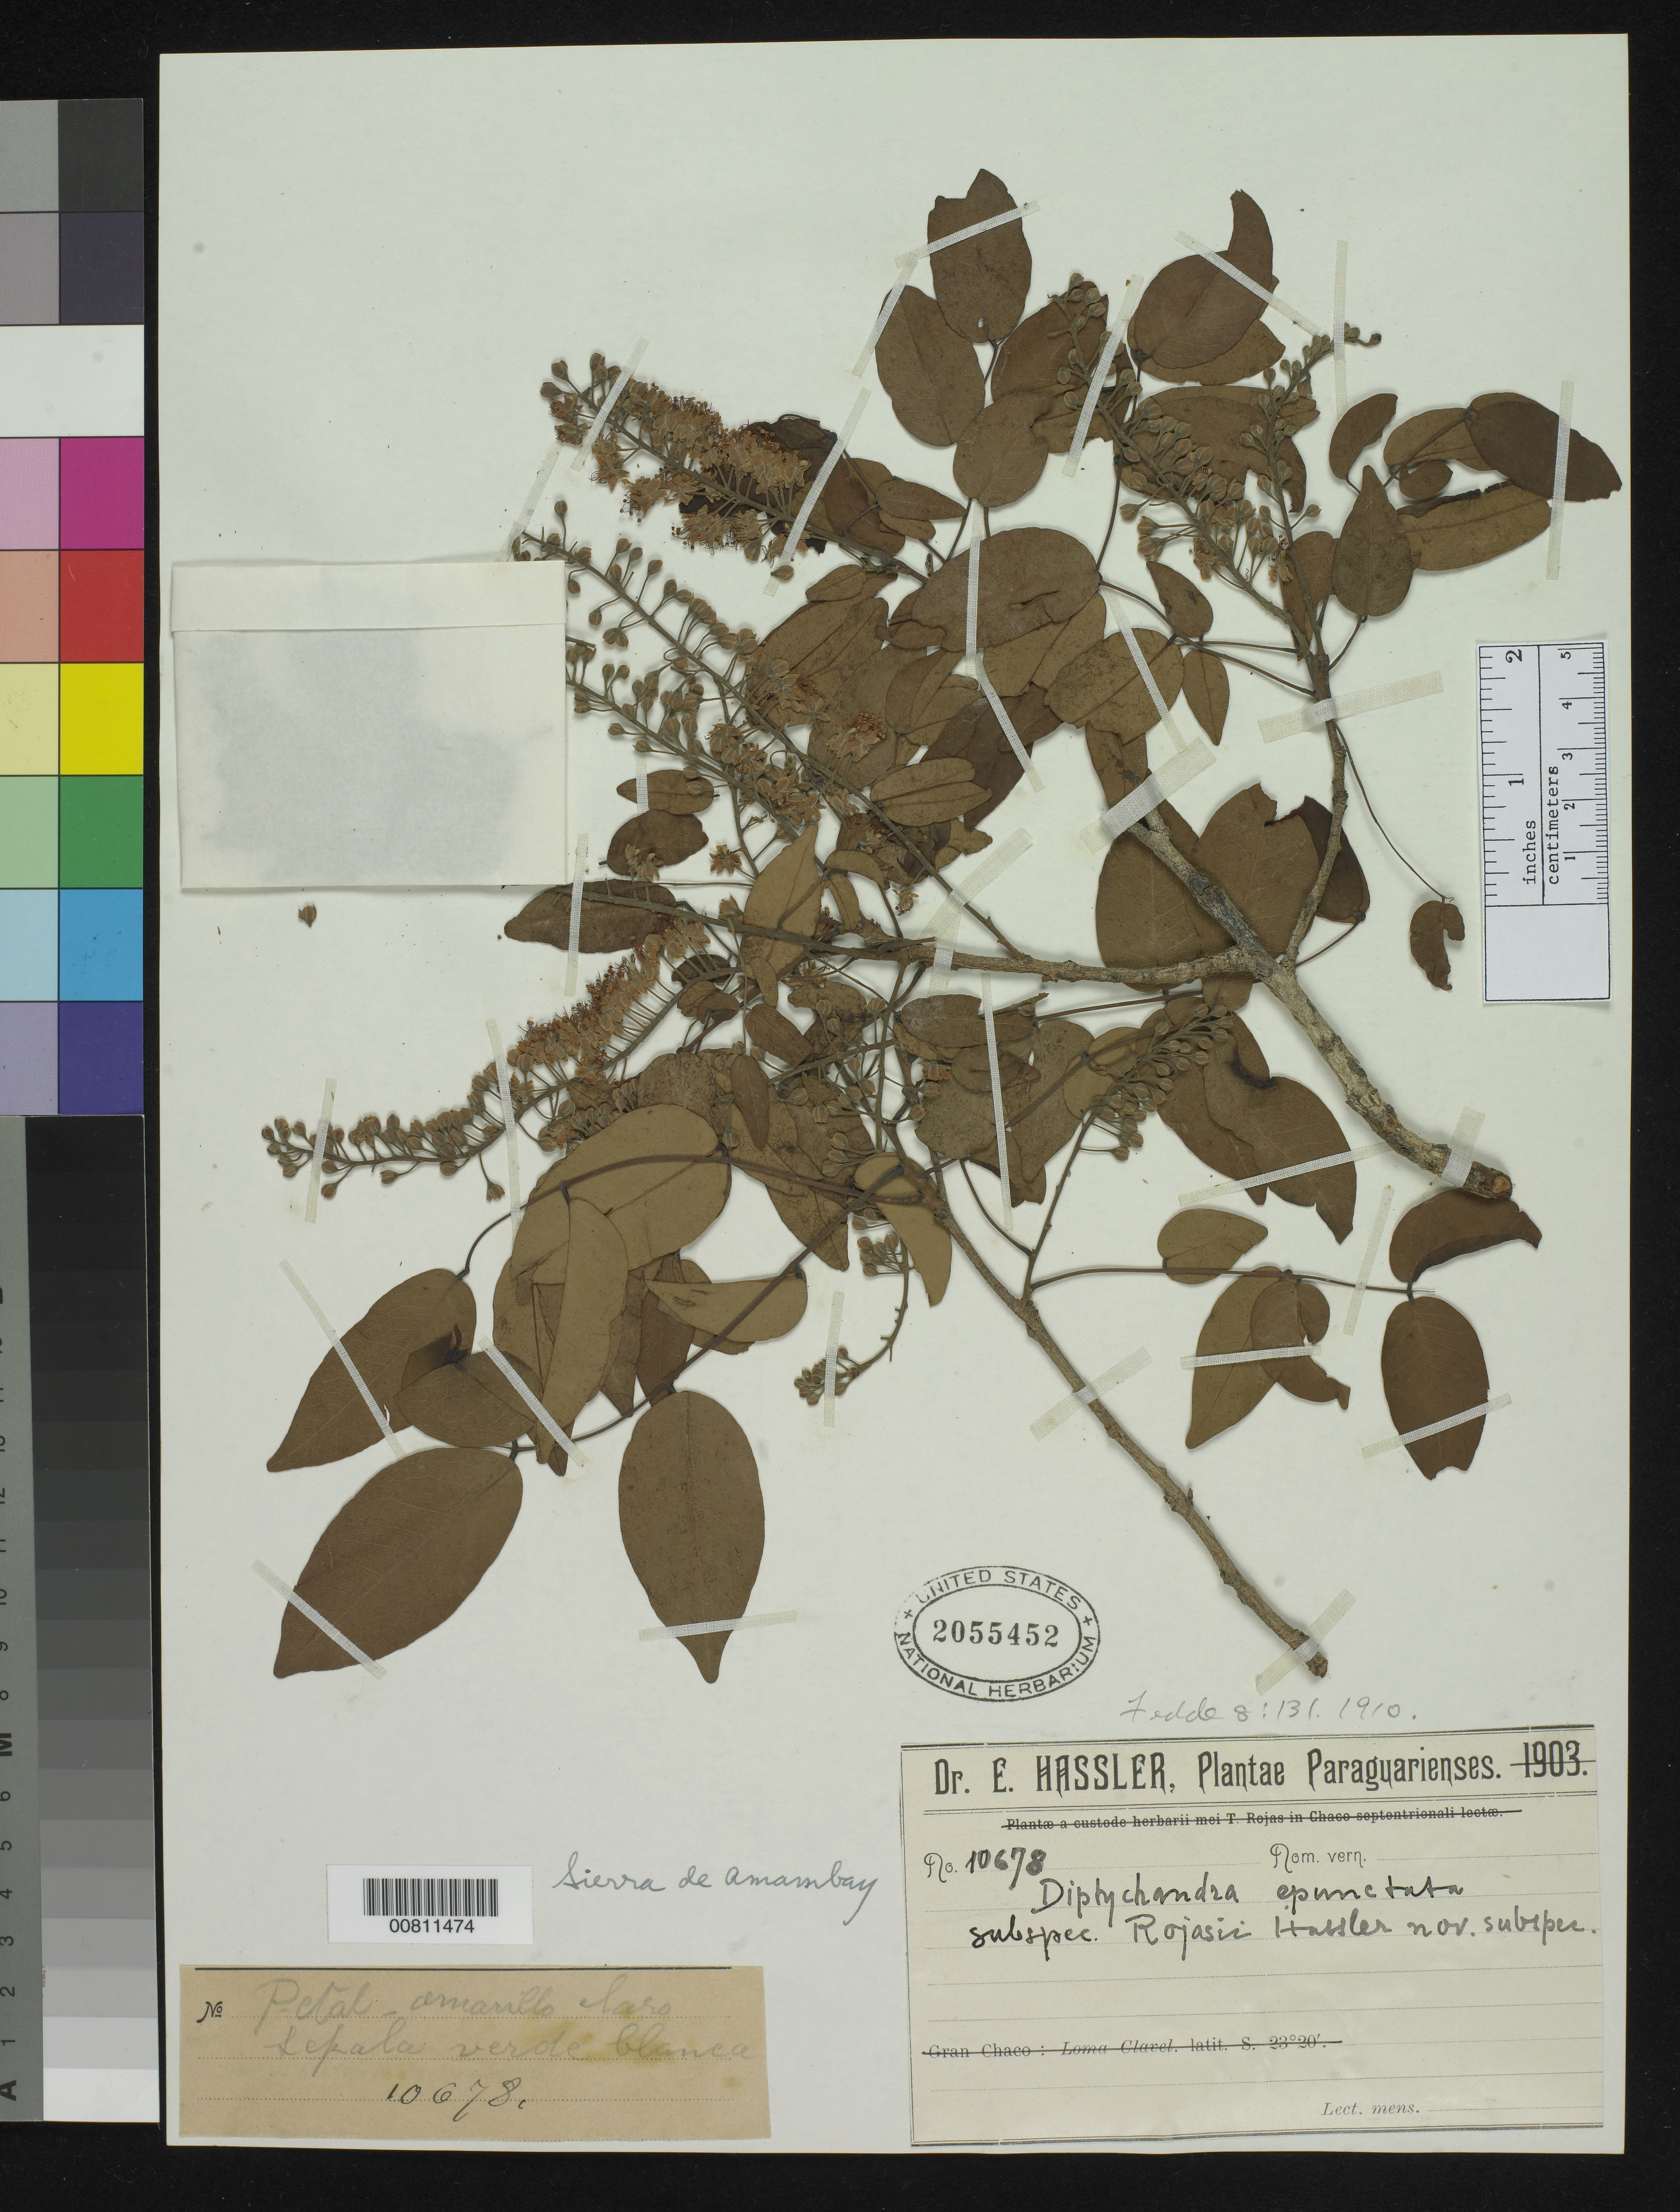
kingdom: Plantae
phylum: Tracheophyta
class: Magnoliopsida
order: Fabales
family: Fabaceae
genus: Diptychandra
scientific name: Diptychandra epunctata subsp. rojasii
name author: Hassl.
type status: Isosyntype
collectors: E. Hassler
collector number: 10678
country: Paraguay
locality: Sierra de Amam Bay.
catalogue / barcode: US 2055452